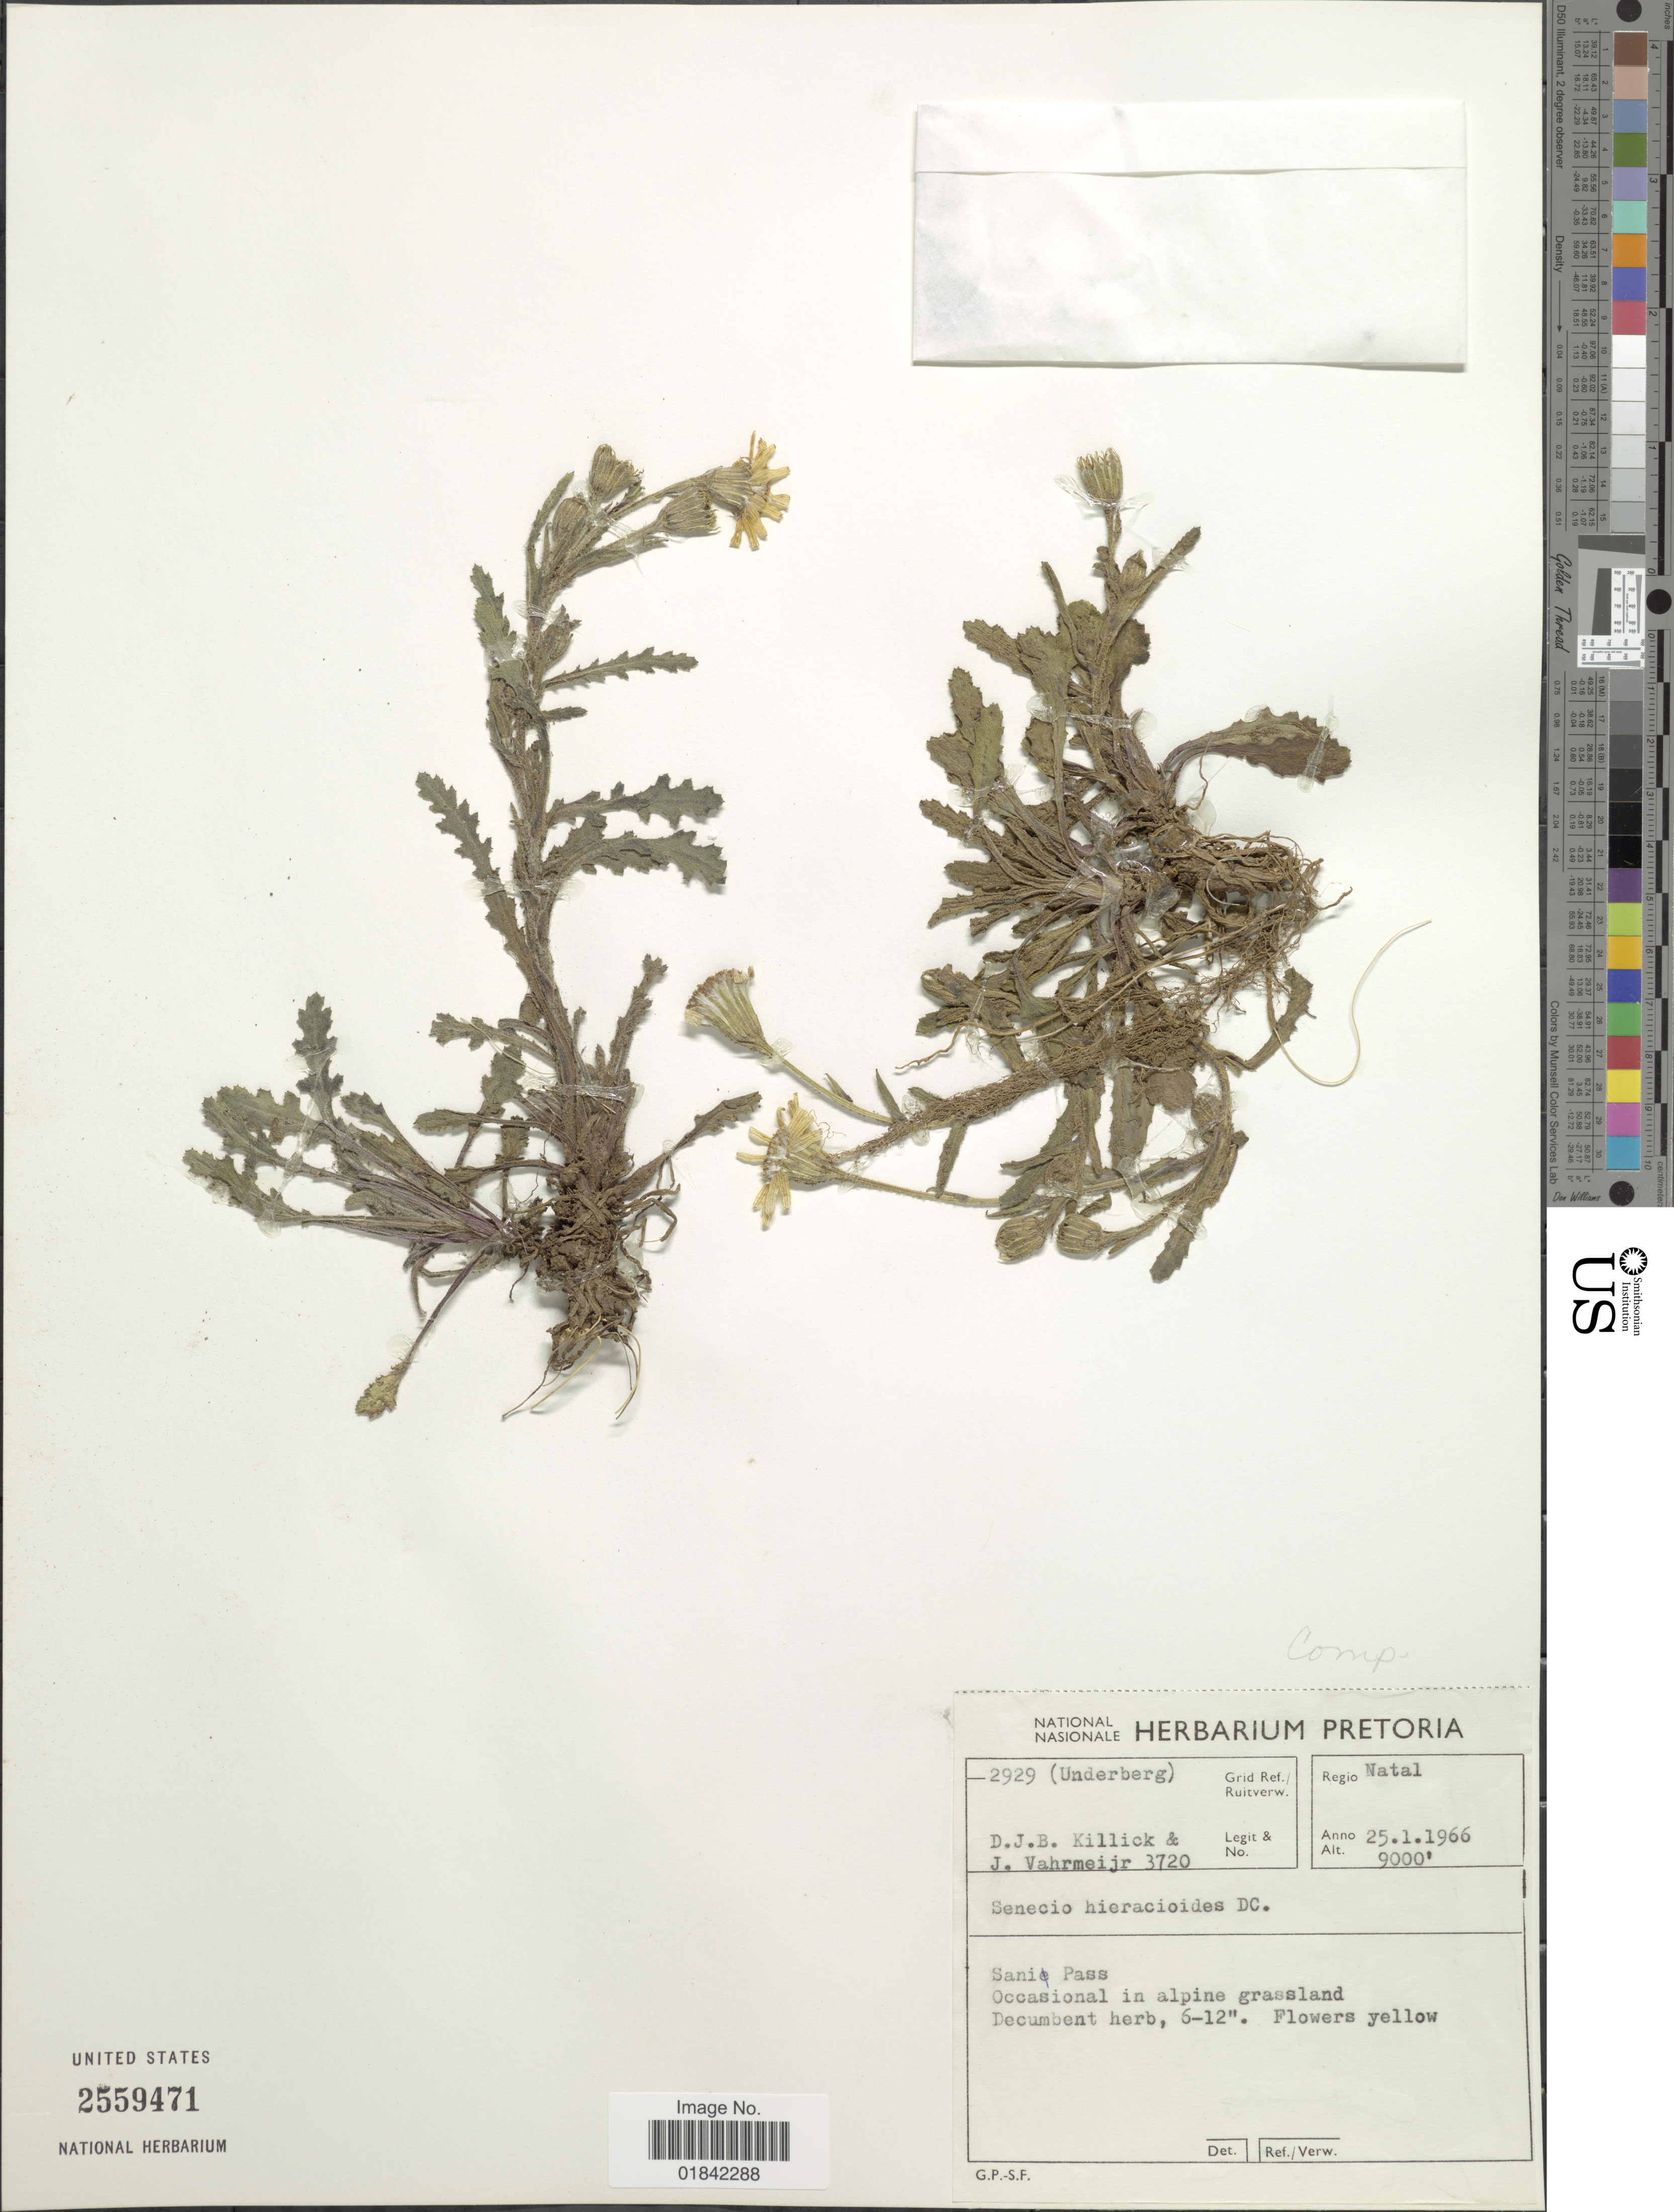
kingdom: Plantae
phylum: Tracheophyta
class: Magnoliopsida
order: Asterales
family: Asteraceae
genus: Senecio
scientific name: Senecio hieracioides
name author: DC.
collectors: D. Killick & J. Vahrmeijer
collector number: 3720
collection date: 1966-01-25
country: South Africa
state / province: KwaZulu-Natal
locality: Sani Pass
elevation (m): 2743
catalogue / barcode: US 2559471